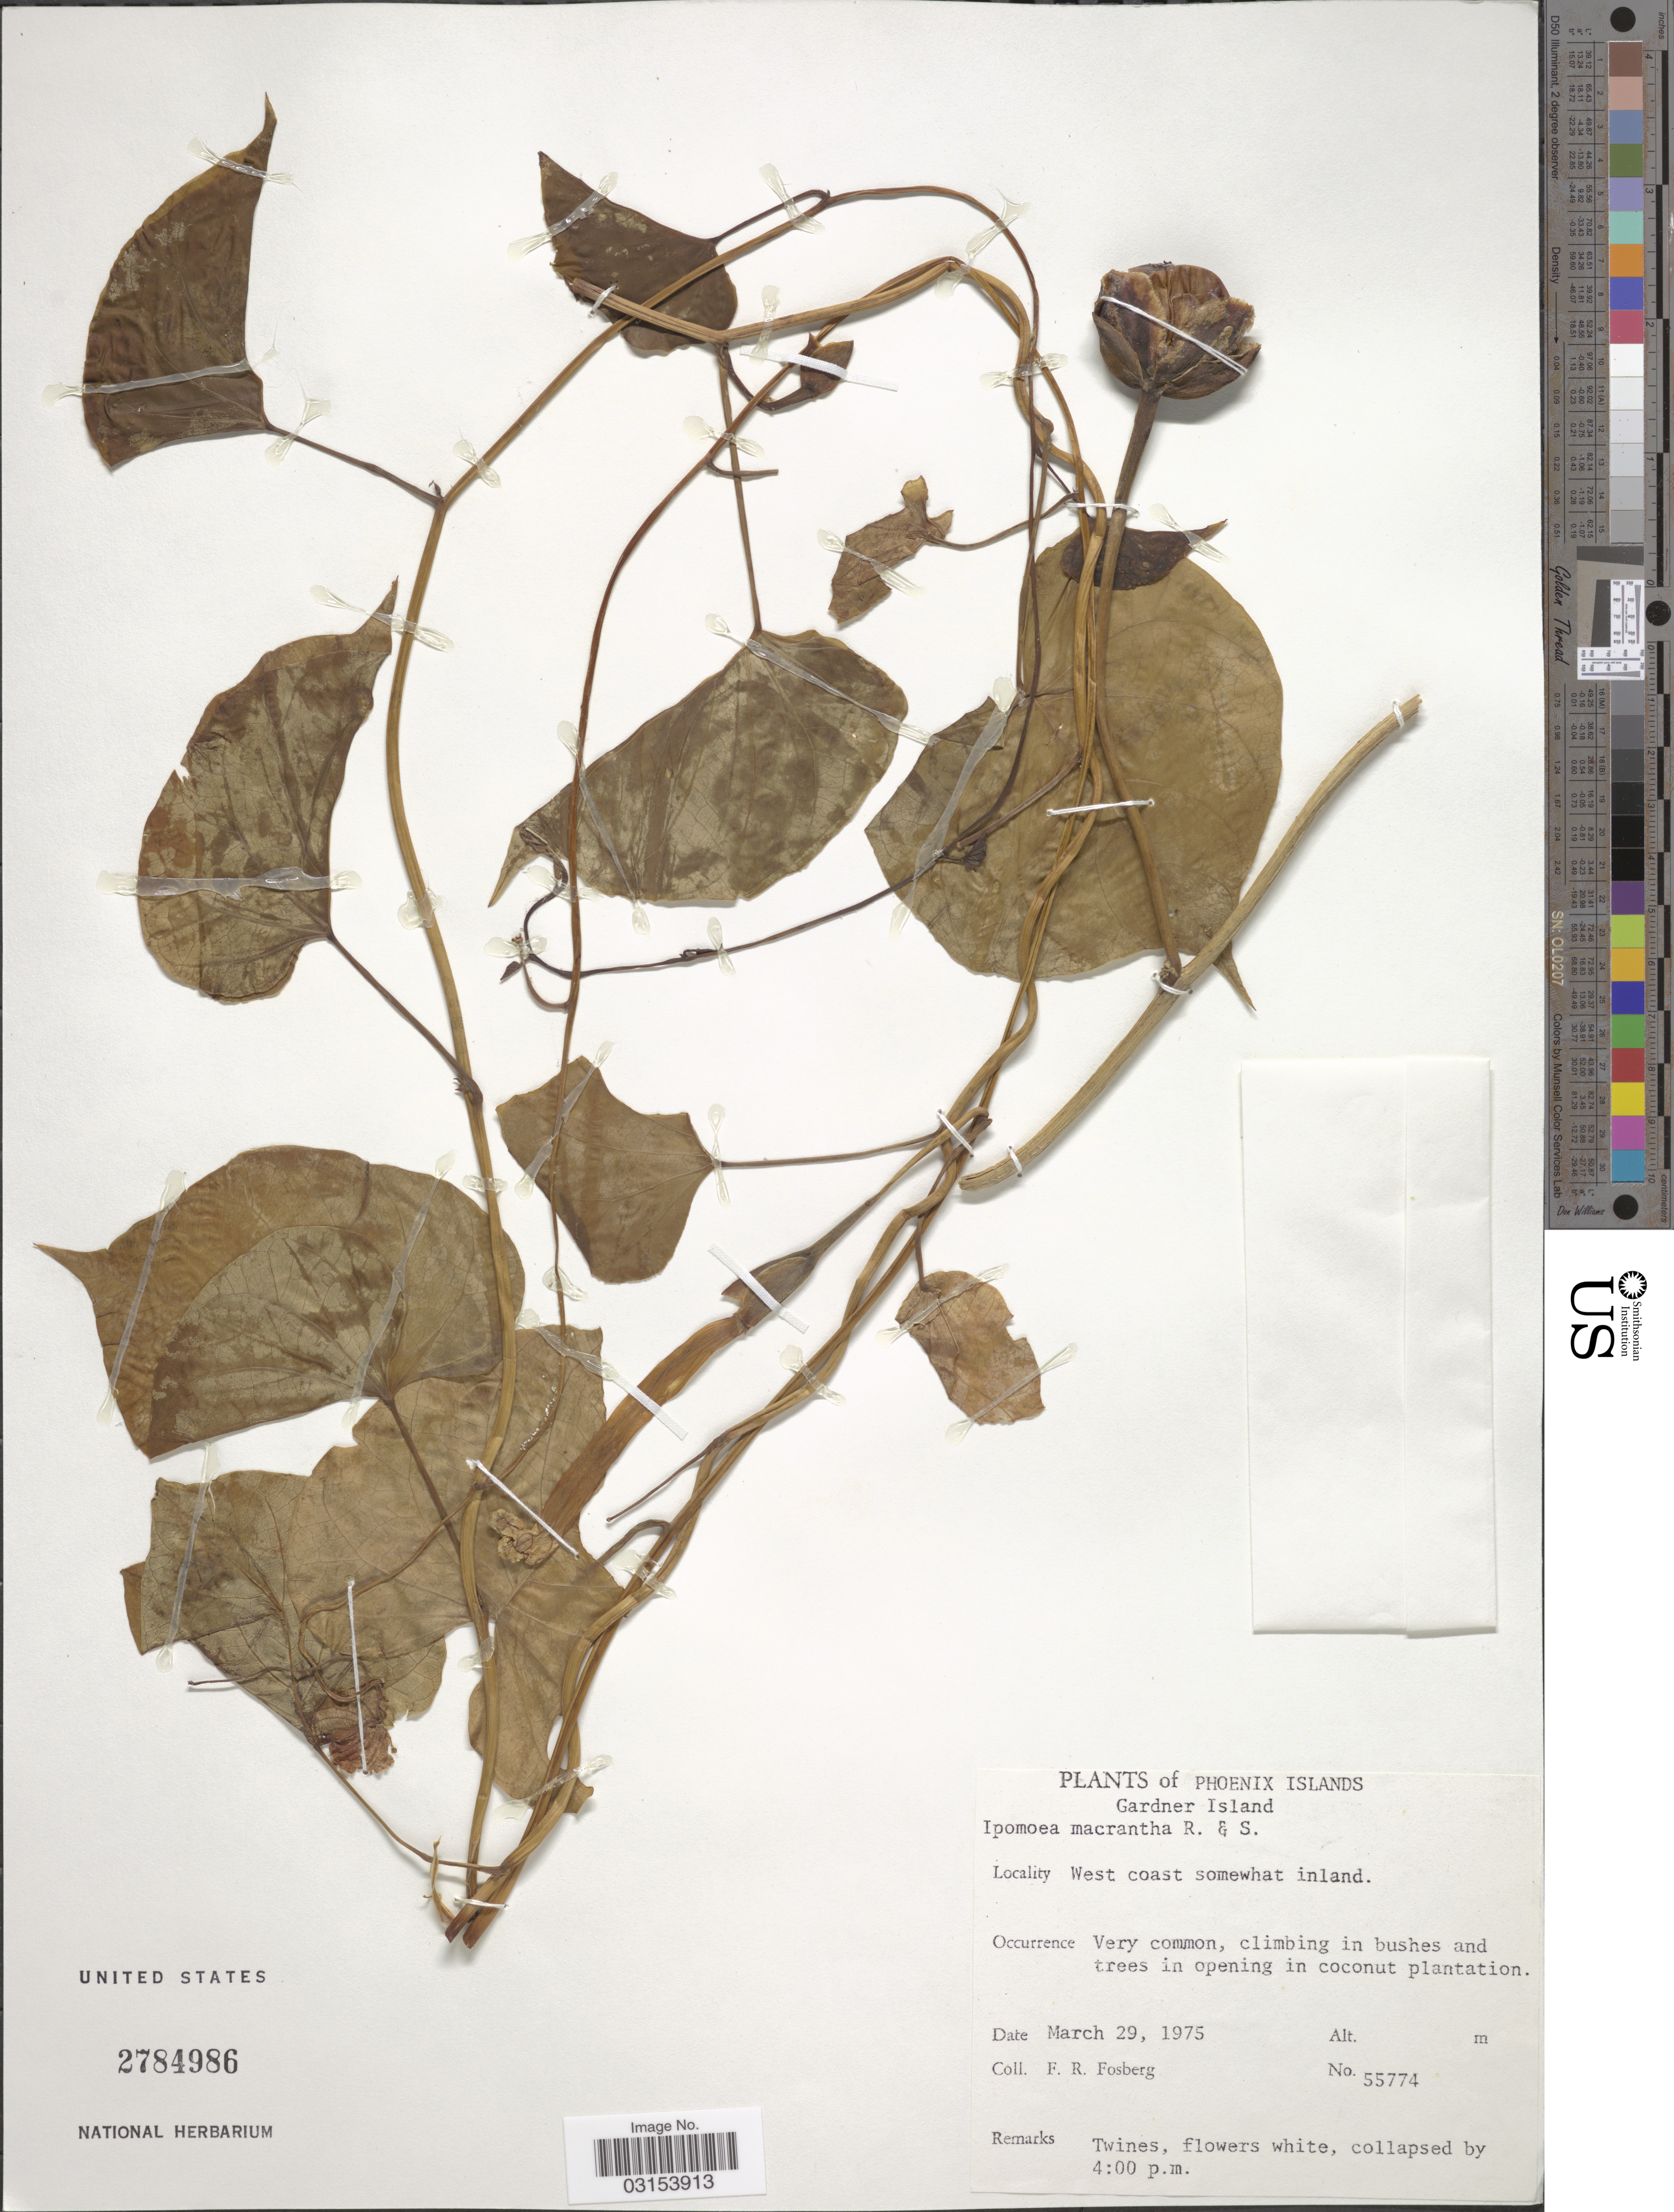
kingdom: Plantae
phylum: Tracheophyta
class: Magnoliopsida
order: Solanales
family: Convolvulaceae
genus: Ipomoea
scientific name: Ipomoea macrantha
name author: Roem. & Schult.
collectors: F. R. Fosberg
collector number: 55774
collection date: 1975-03-29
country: Kiribati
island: Nikumaroro [Gardner] Atoll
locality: Phoenix Islands. Gardner Island. West coast somewhat inland.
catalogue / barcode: US 2784986